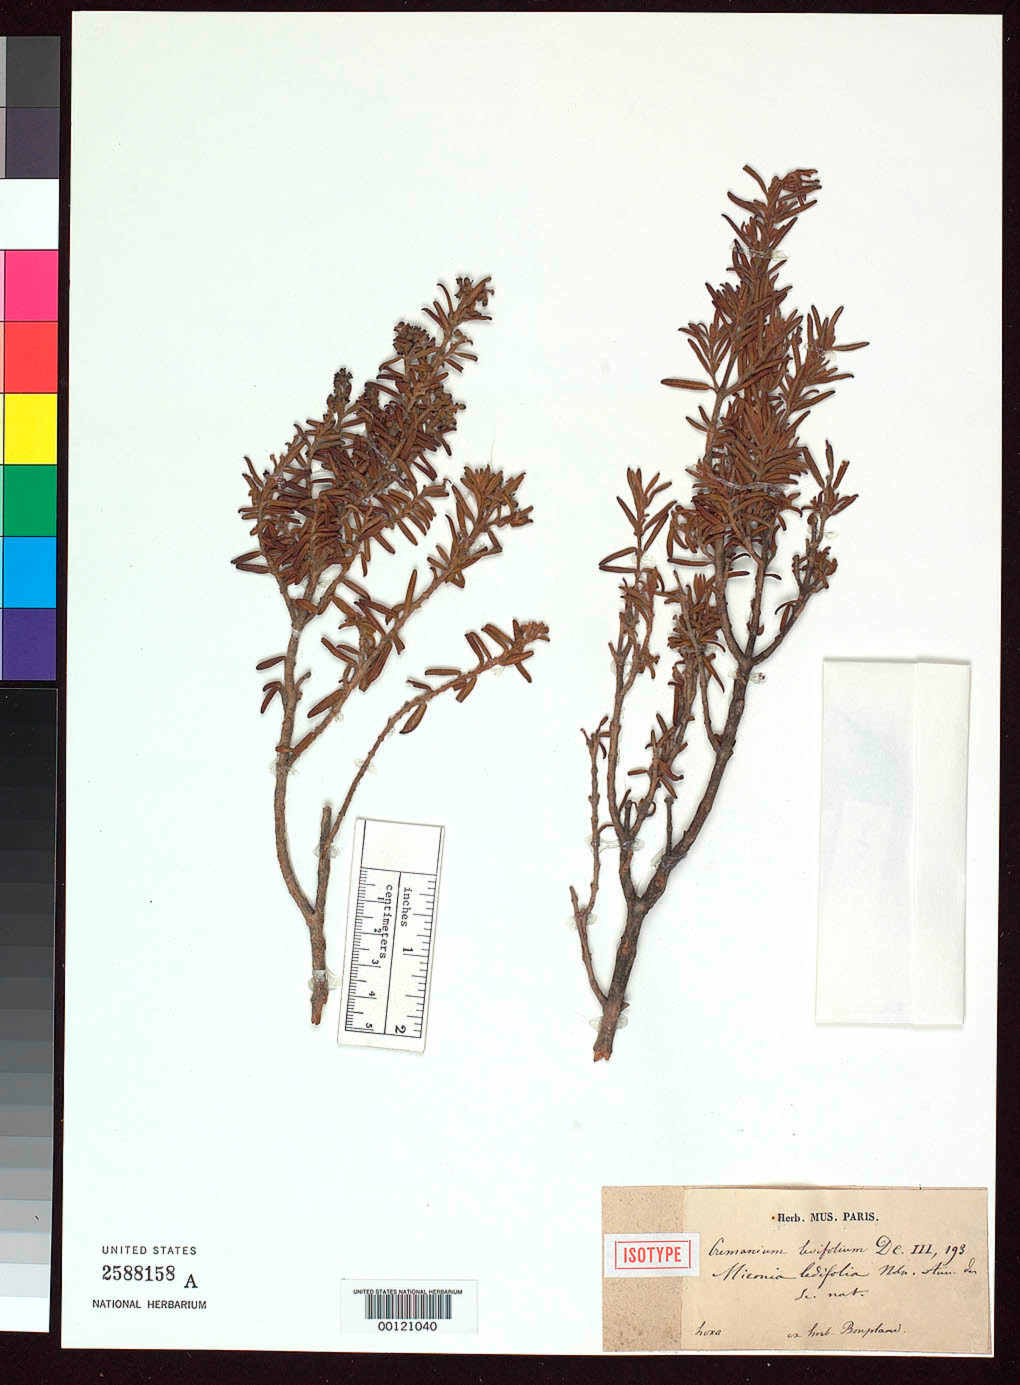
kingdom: Plantae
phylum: Tracheophyta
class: Magnoliopsida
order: Myrtales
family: Melastomataceae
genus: Cremanium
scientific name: Cremanium ledifolium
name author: DC.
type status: Isotype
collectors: A. J. A. Bonpland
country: Ecuador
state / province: Chimborazo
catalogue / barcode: US 2588158A